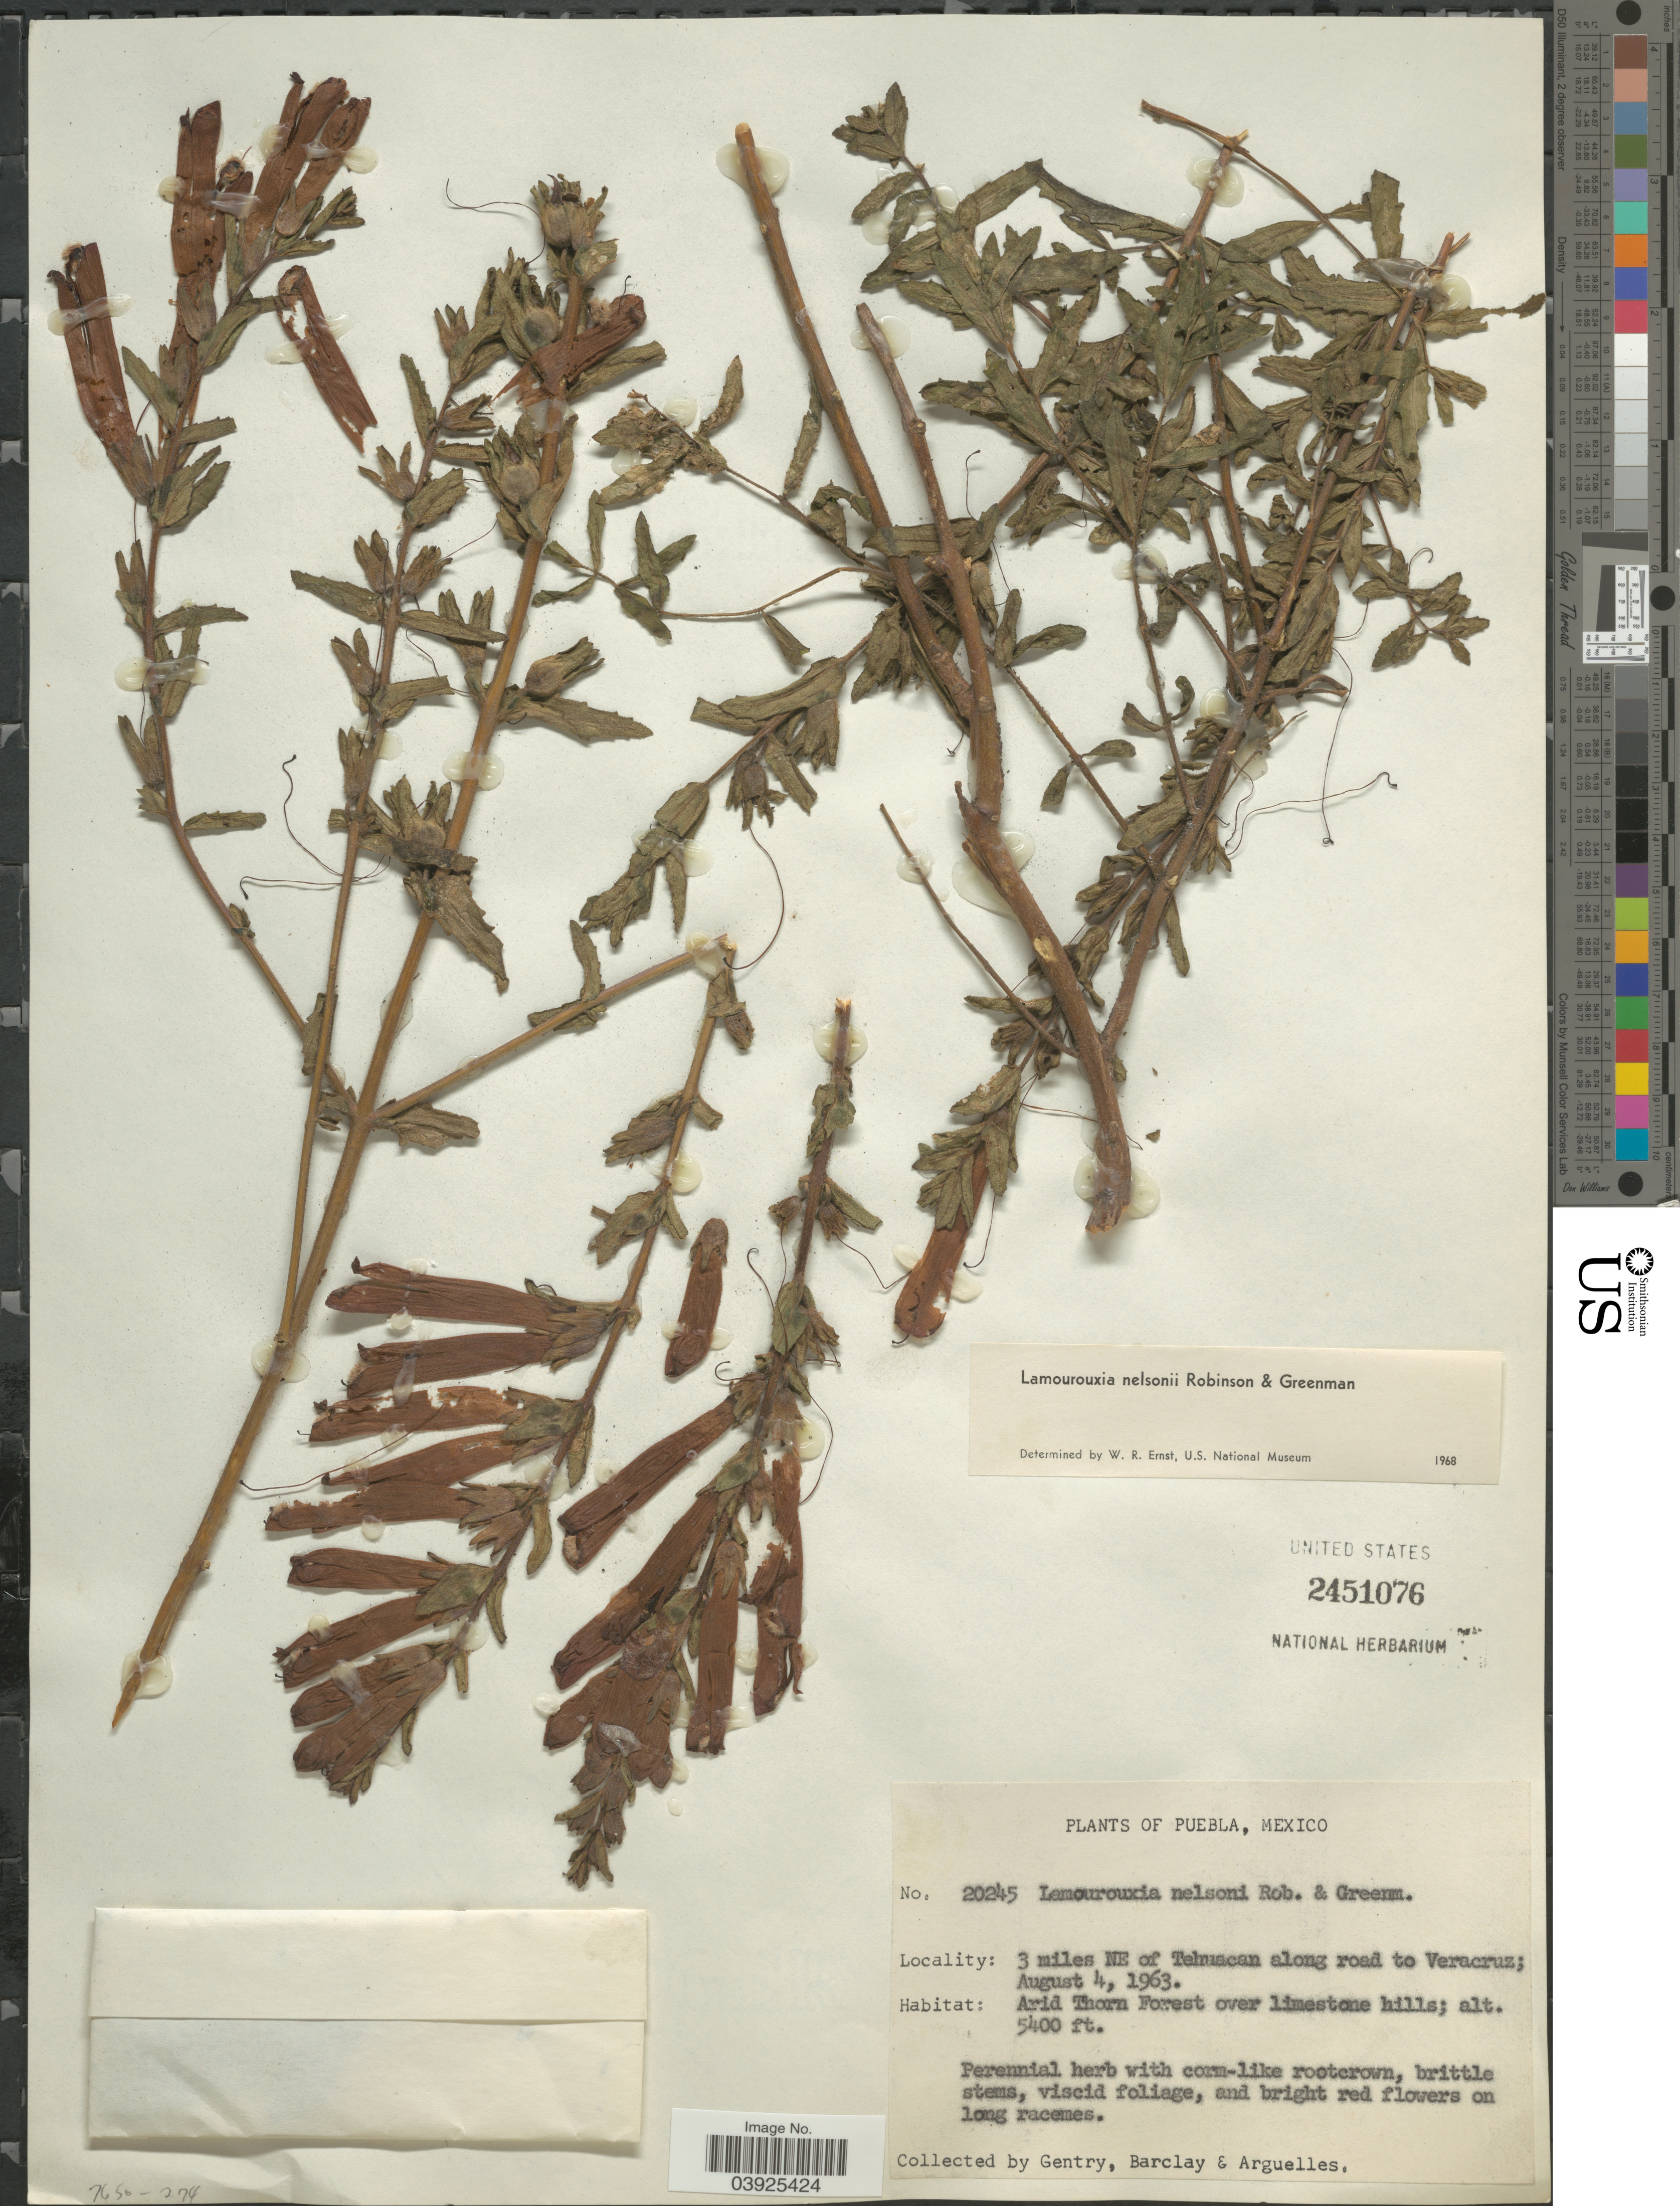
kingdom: Plantae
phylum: Tracheophyta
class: Magnoliopsida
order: Lamiales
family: Orobanchaceae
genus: Lamourouxia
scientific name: Lamourouxia nelsonii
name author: B.L. Rob. & Greenm.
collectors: Gentry, --, -- Barclay & Arguelles, --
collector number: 20245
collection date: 1963-08-04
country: Mexico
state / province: Puebla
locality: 3 miles NE of Tehuacan along road to Veracruz. Arid Thorn Forest over limestone hills.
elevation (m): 1646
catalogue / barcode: US 2451076